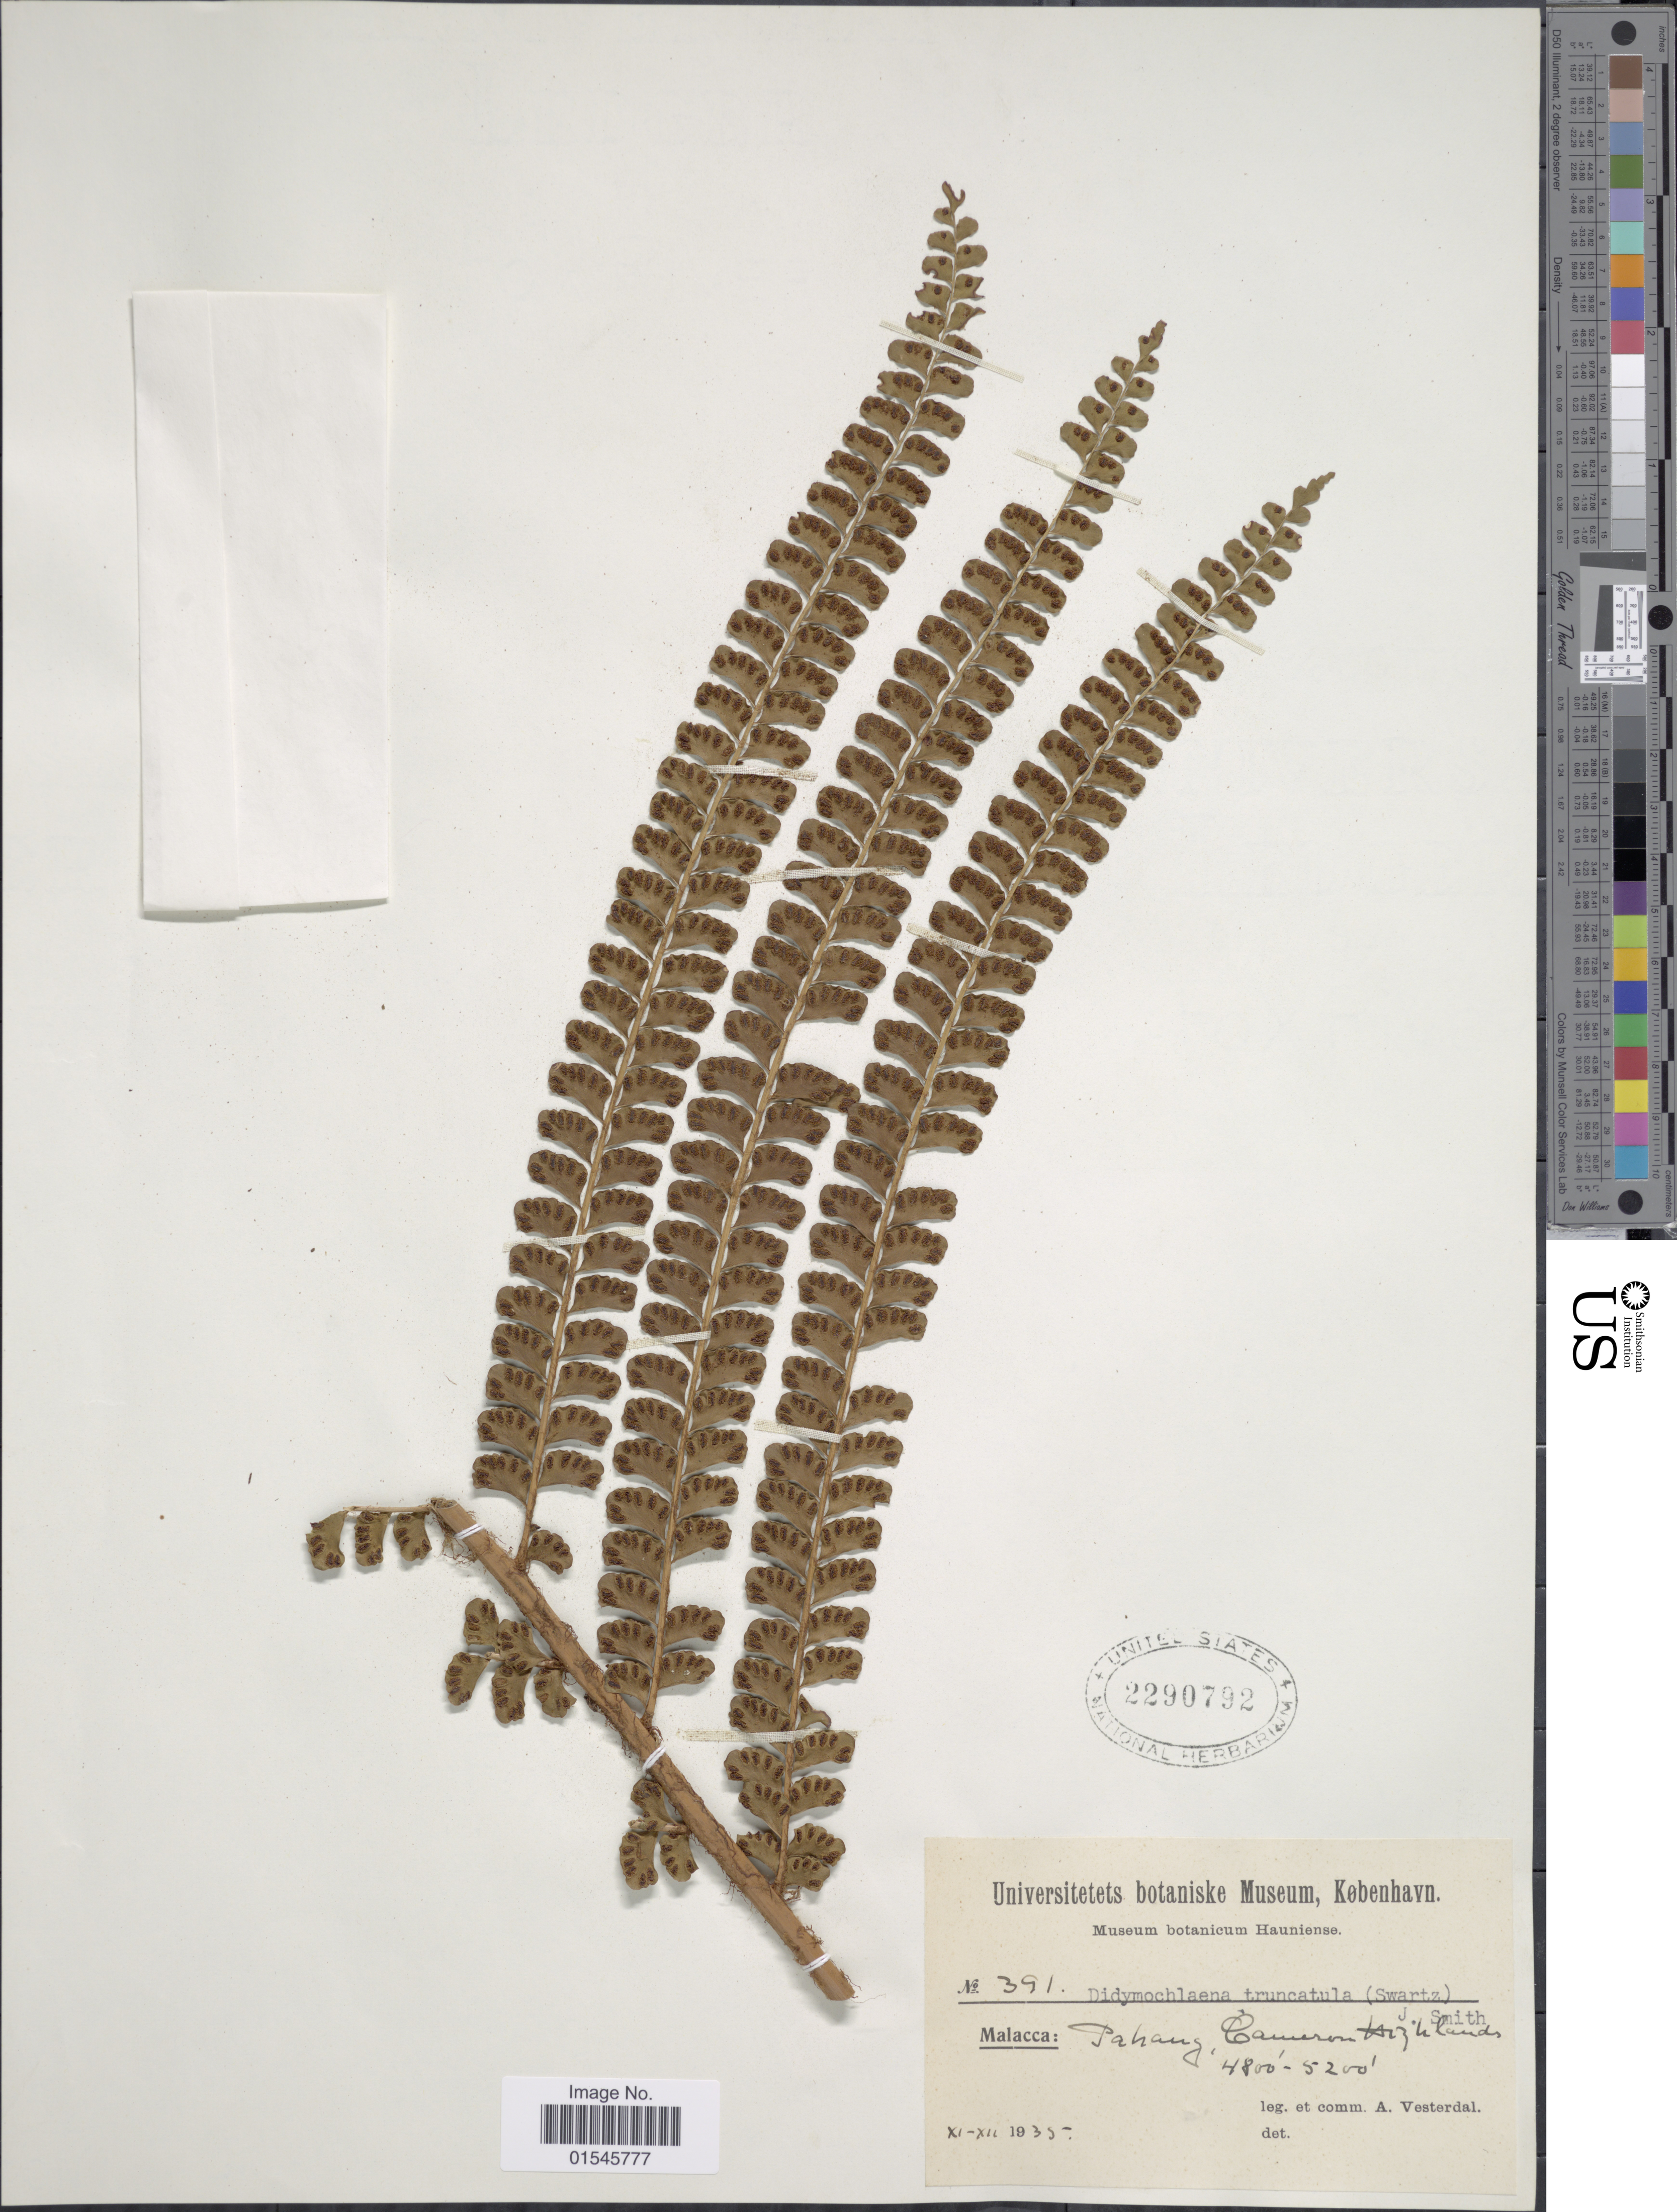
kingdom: Plantae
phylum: Tracheophyta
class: Polypodiopsida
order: Polypodiales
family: Didymochlaenaceae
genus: Didymochlaena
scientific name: Didymochlaena truncatula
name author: (Sw.) J. Sm.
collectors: A. Vesterdal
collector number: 391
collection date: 1935-11/1935-12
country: Malaysia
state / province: Pahang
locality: Malacca: Pahang, Cameron Highlands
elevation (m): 1463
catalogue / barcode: US 2290792